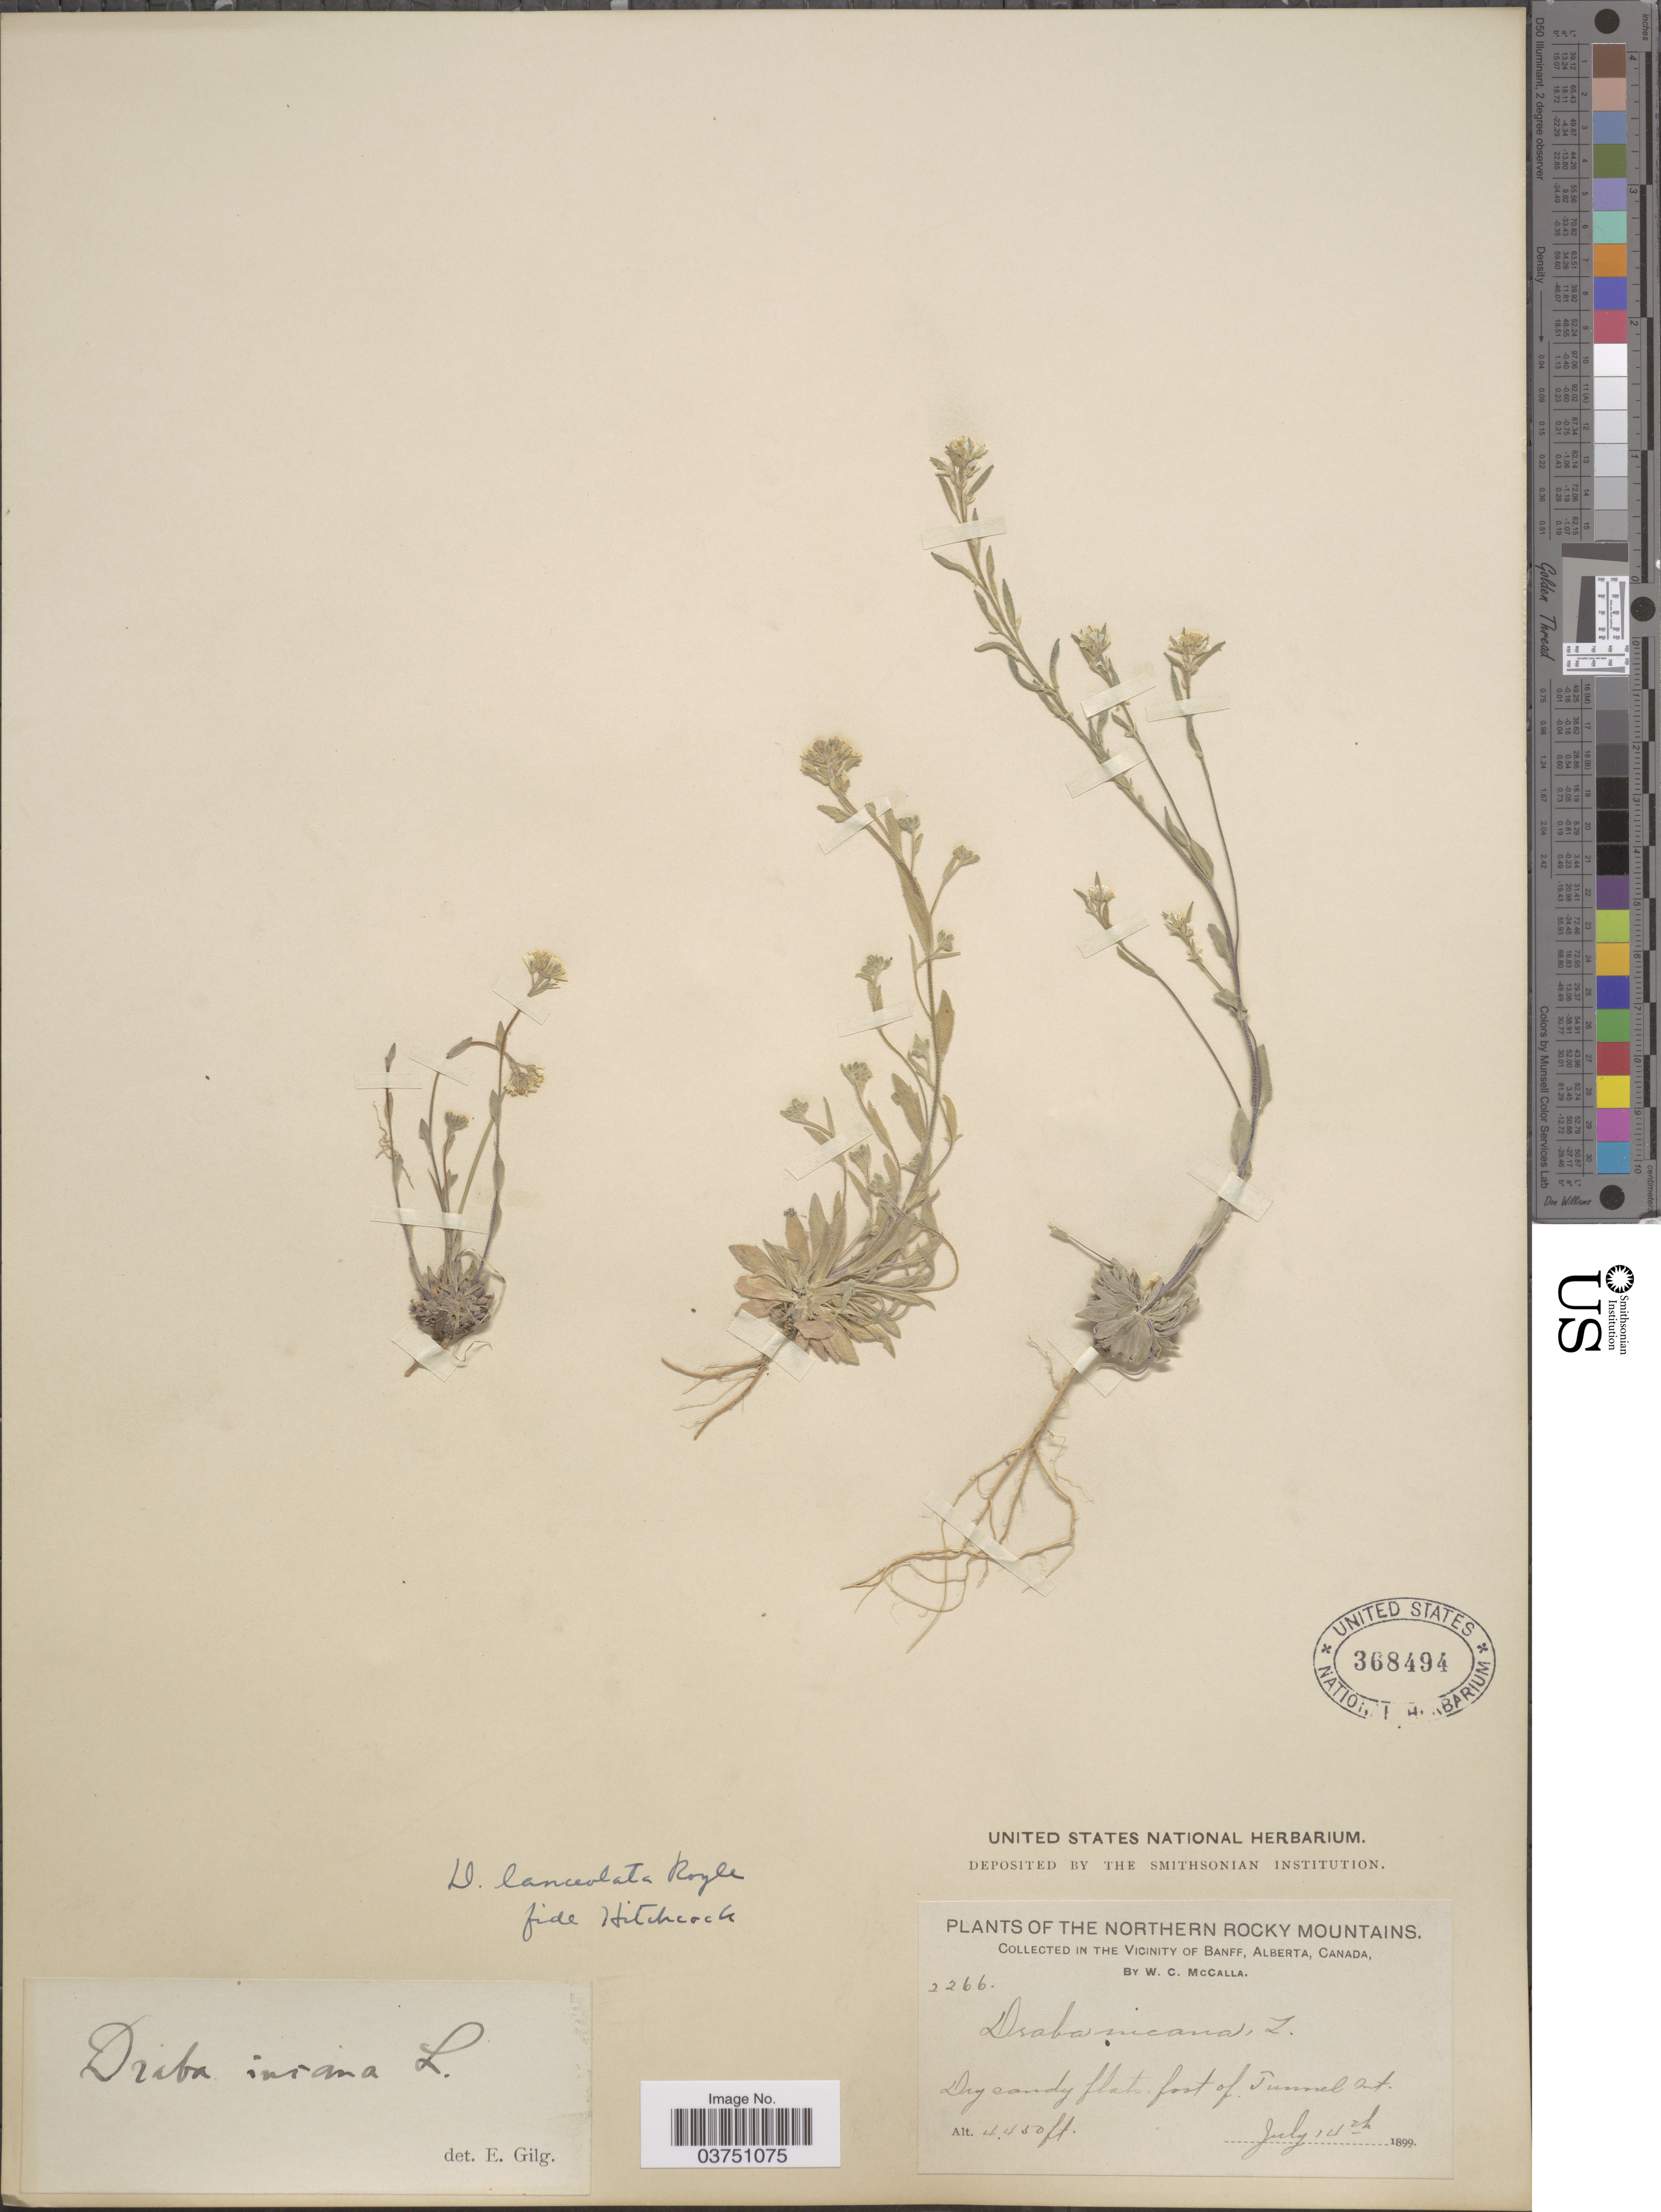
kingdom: Plantae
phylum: Tracheophyta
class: Magnoliopsida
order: Brassicales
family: Brassicaceae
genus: Draba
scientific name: Draba cana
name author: Rydb.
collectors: W. McCalla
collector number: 2266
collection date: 1899-07-14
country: Canada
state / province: Alberta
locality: The Northern Rocky Mountains. In The Vicinity of Banff, Dry sandy flats foot of Tunnel Mt.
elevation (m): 1356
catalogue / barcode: US 368494